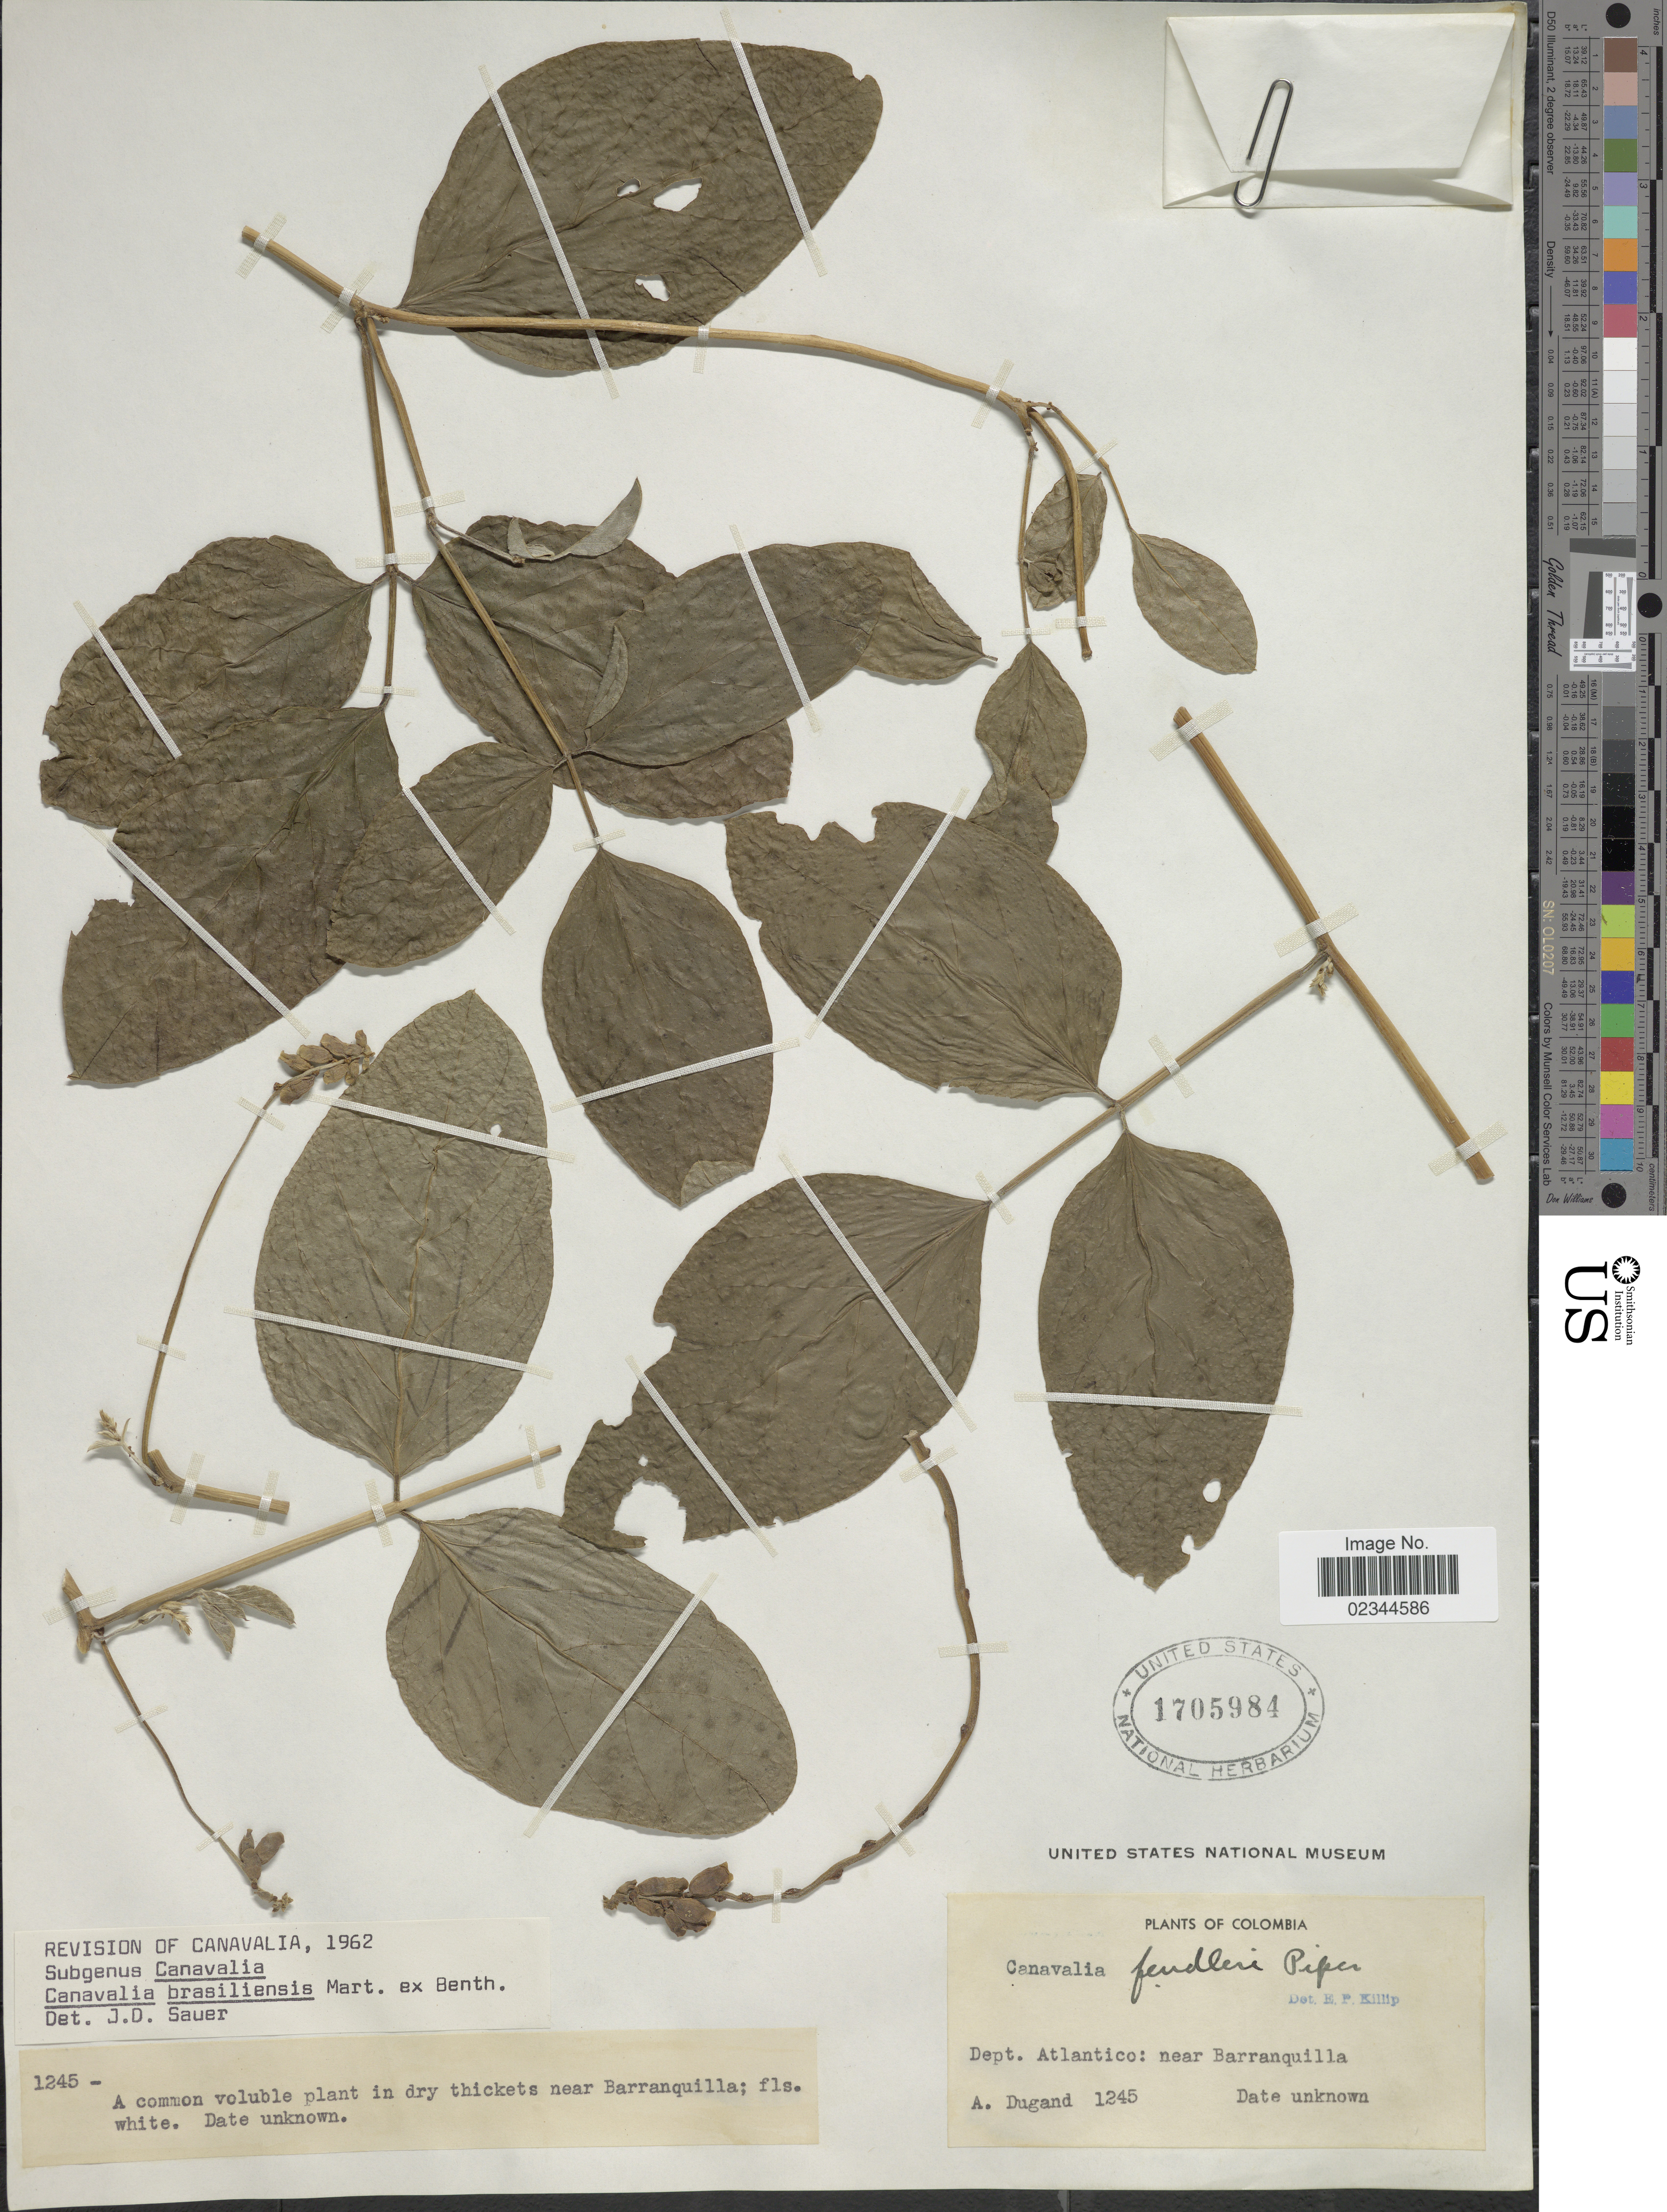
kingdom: Plantae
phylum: Tracheophyta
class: Magnoliopsida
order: Fabales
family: Fabaceae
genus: Canavalia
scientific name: Canavalia brasiliensis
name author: Mart. ex Benth.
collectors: A. Dugand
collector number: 1245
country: Colombia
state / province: Atlántico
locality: Near Barranquilla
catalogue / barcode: US 1705984